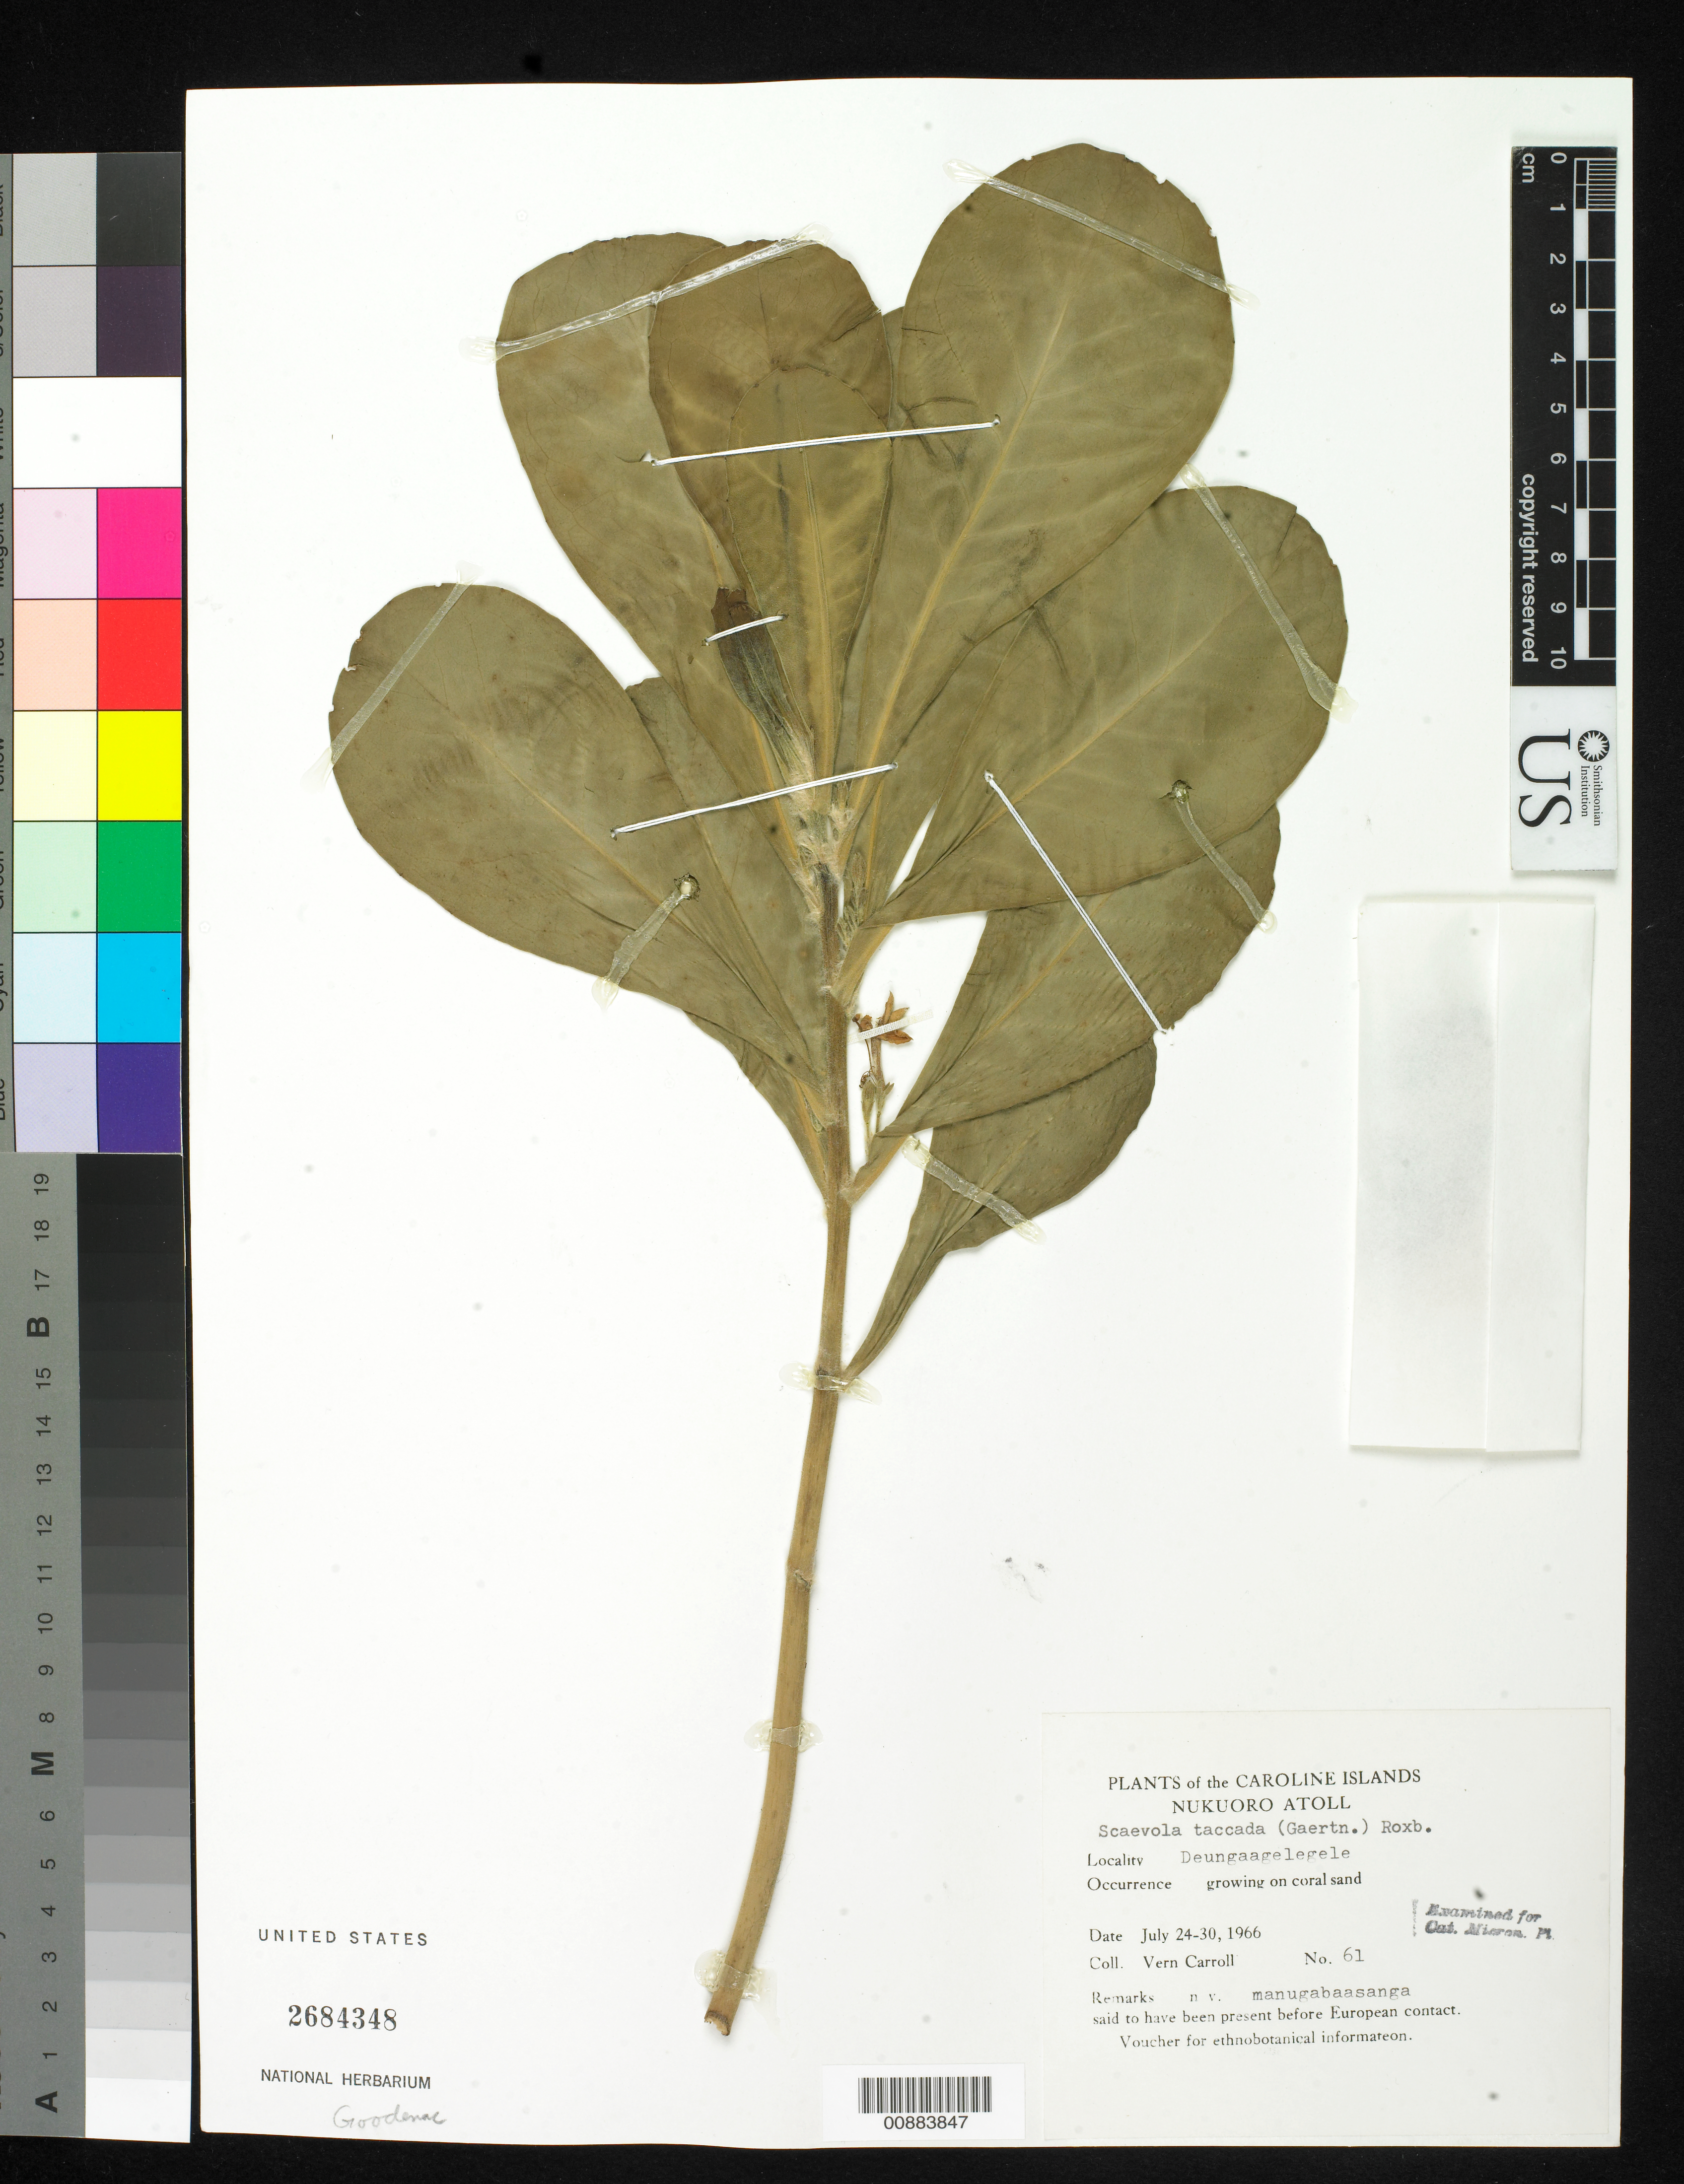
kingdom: Plantae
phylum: Tracheophyta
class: Magnoliopsida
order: Asterales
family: Goodeniaceae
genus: Scaevola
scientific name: Scaevola taccada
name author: (Gaertn.) Roxb.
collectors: V. Carroll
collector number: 61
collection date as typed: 24 Jul 1966 to 30 Jul 1966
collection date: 1966-07-24/1966-07-30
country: Micronesia, Federated States of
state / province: Pohnpei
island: Nukuoro Atoll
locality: Deungaagelegele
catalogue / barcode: US 2684348